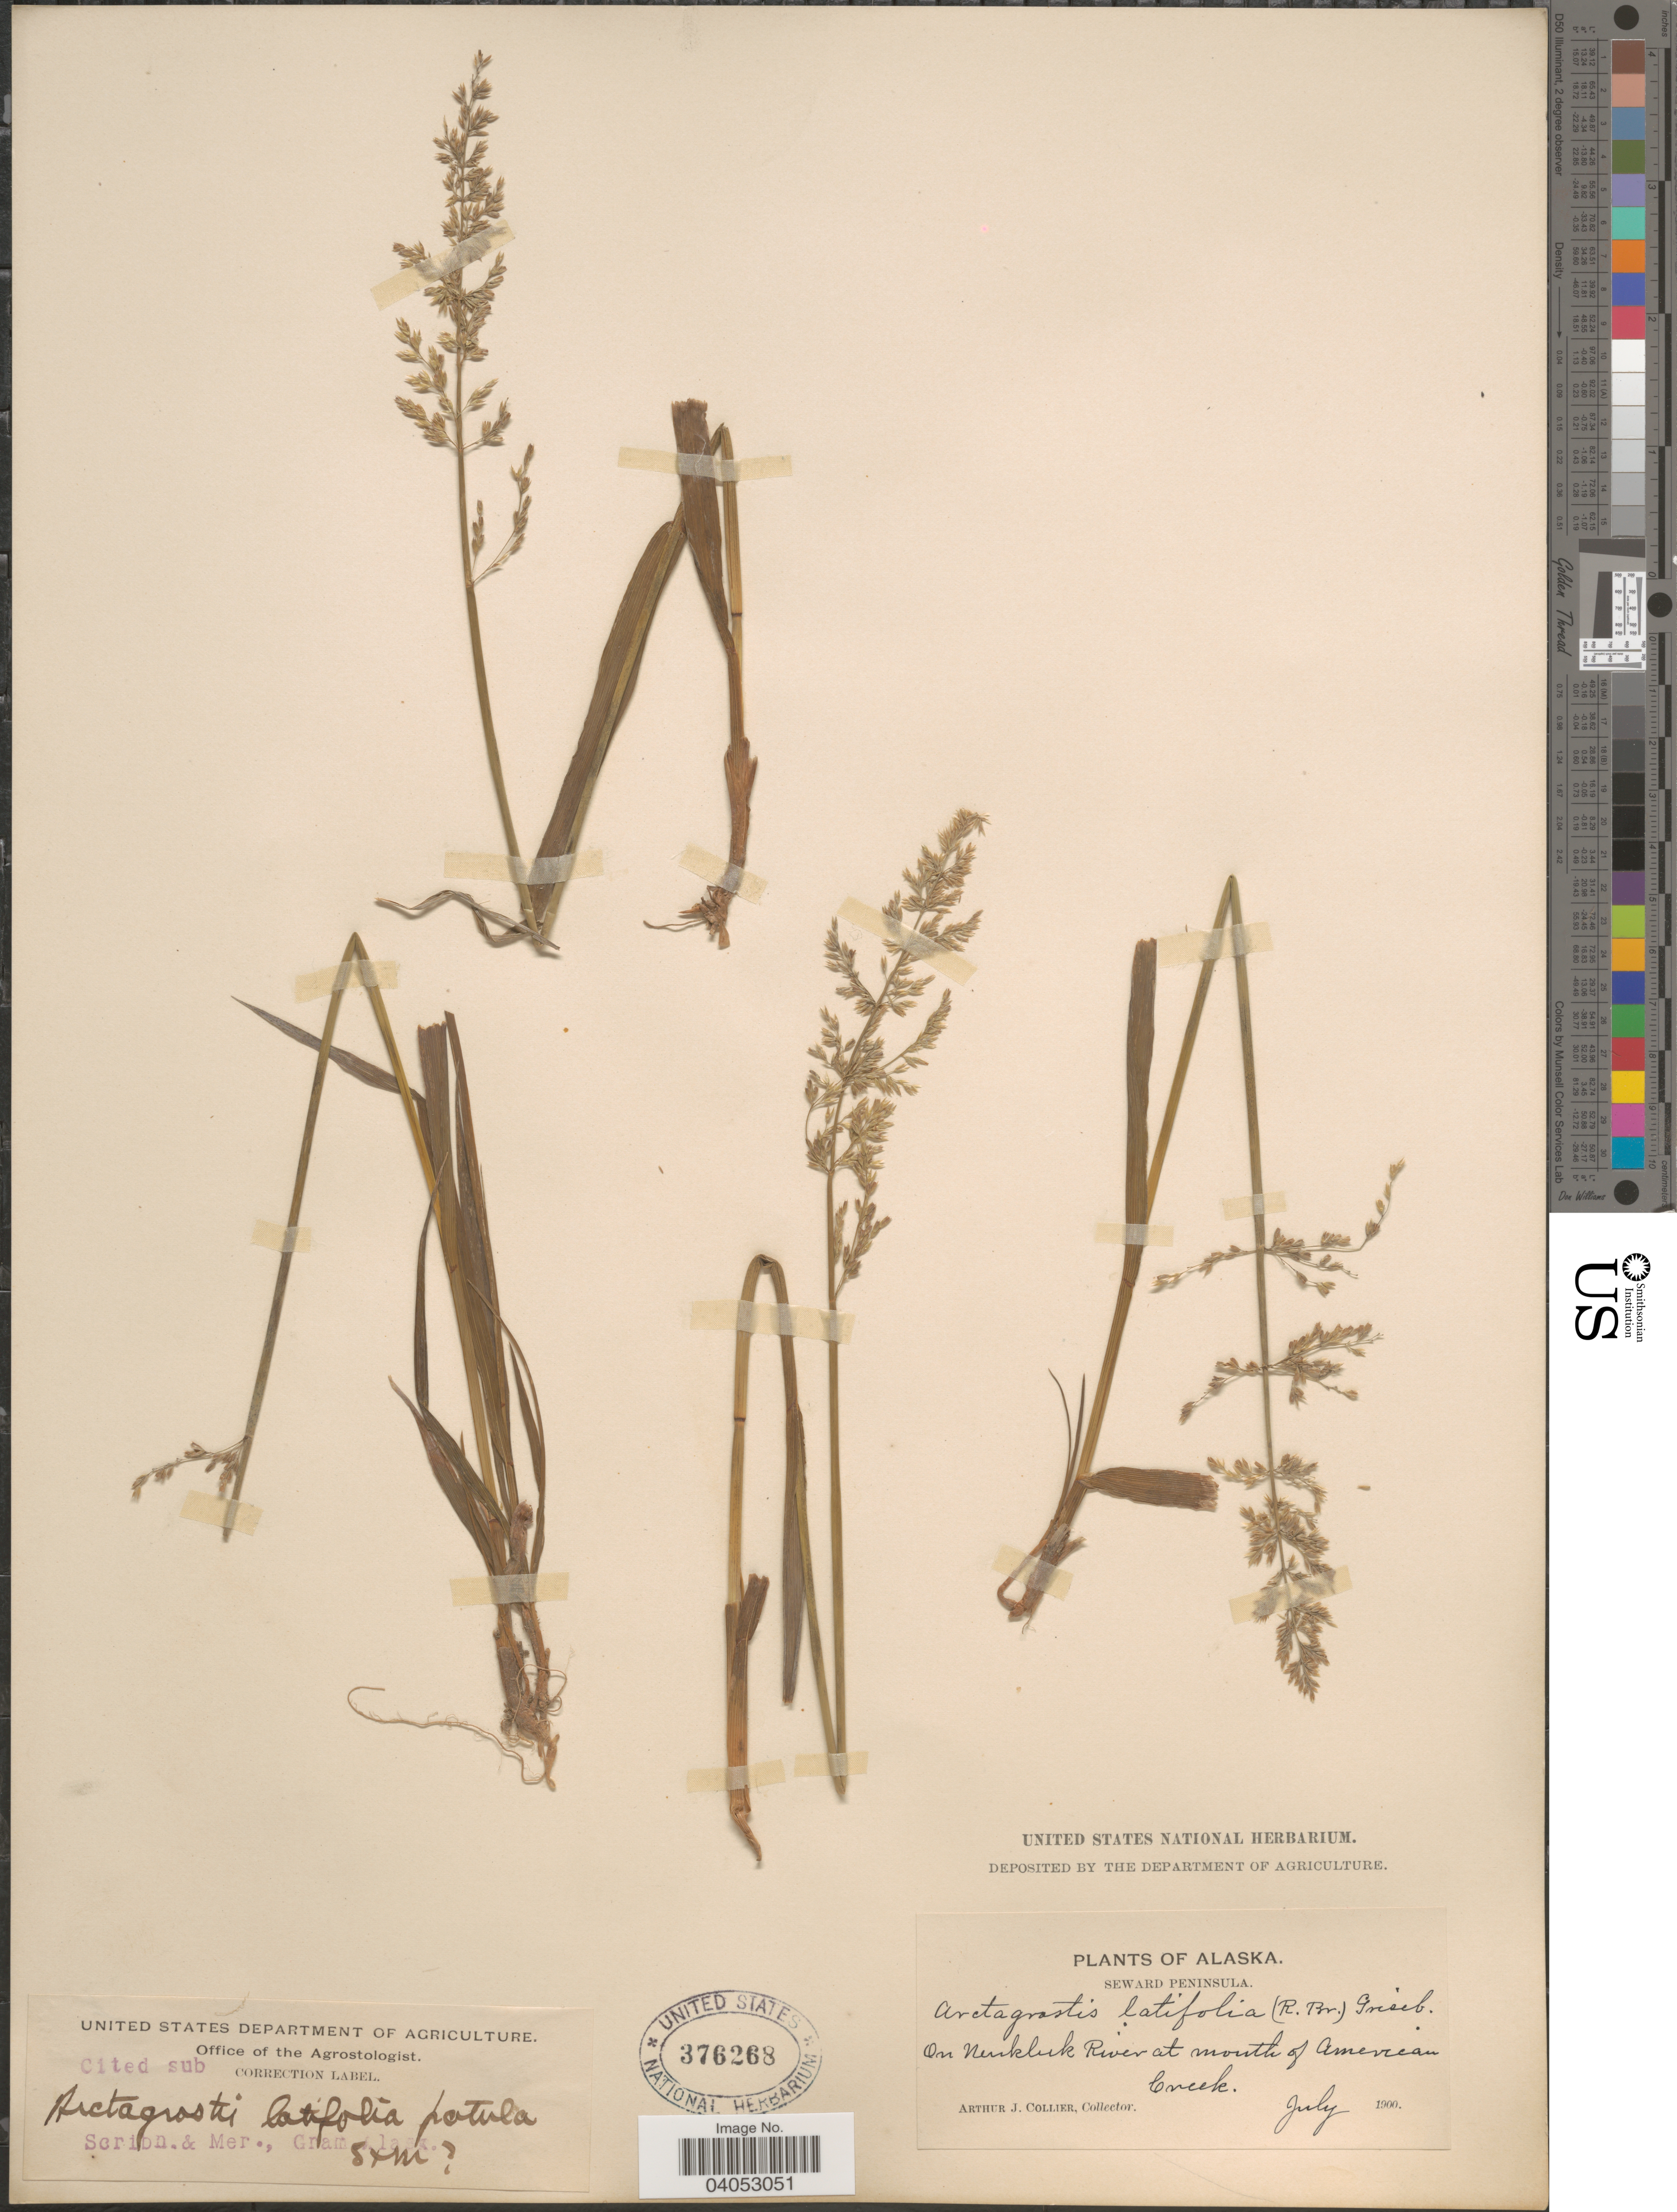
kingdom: Plantae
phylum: Tracheophyta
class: Liliopsida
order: Poales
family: Poaceae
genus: Arctagrostis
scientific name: Arctagrostis latifolia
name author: (R. Br.) Griseb.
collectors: A. Collier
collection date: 1900-07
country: United States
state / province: Alaska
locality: Seward Peninsula. On Neukluk River at mouth of American Creek.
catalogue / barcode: US 376268